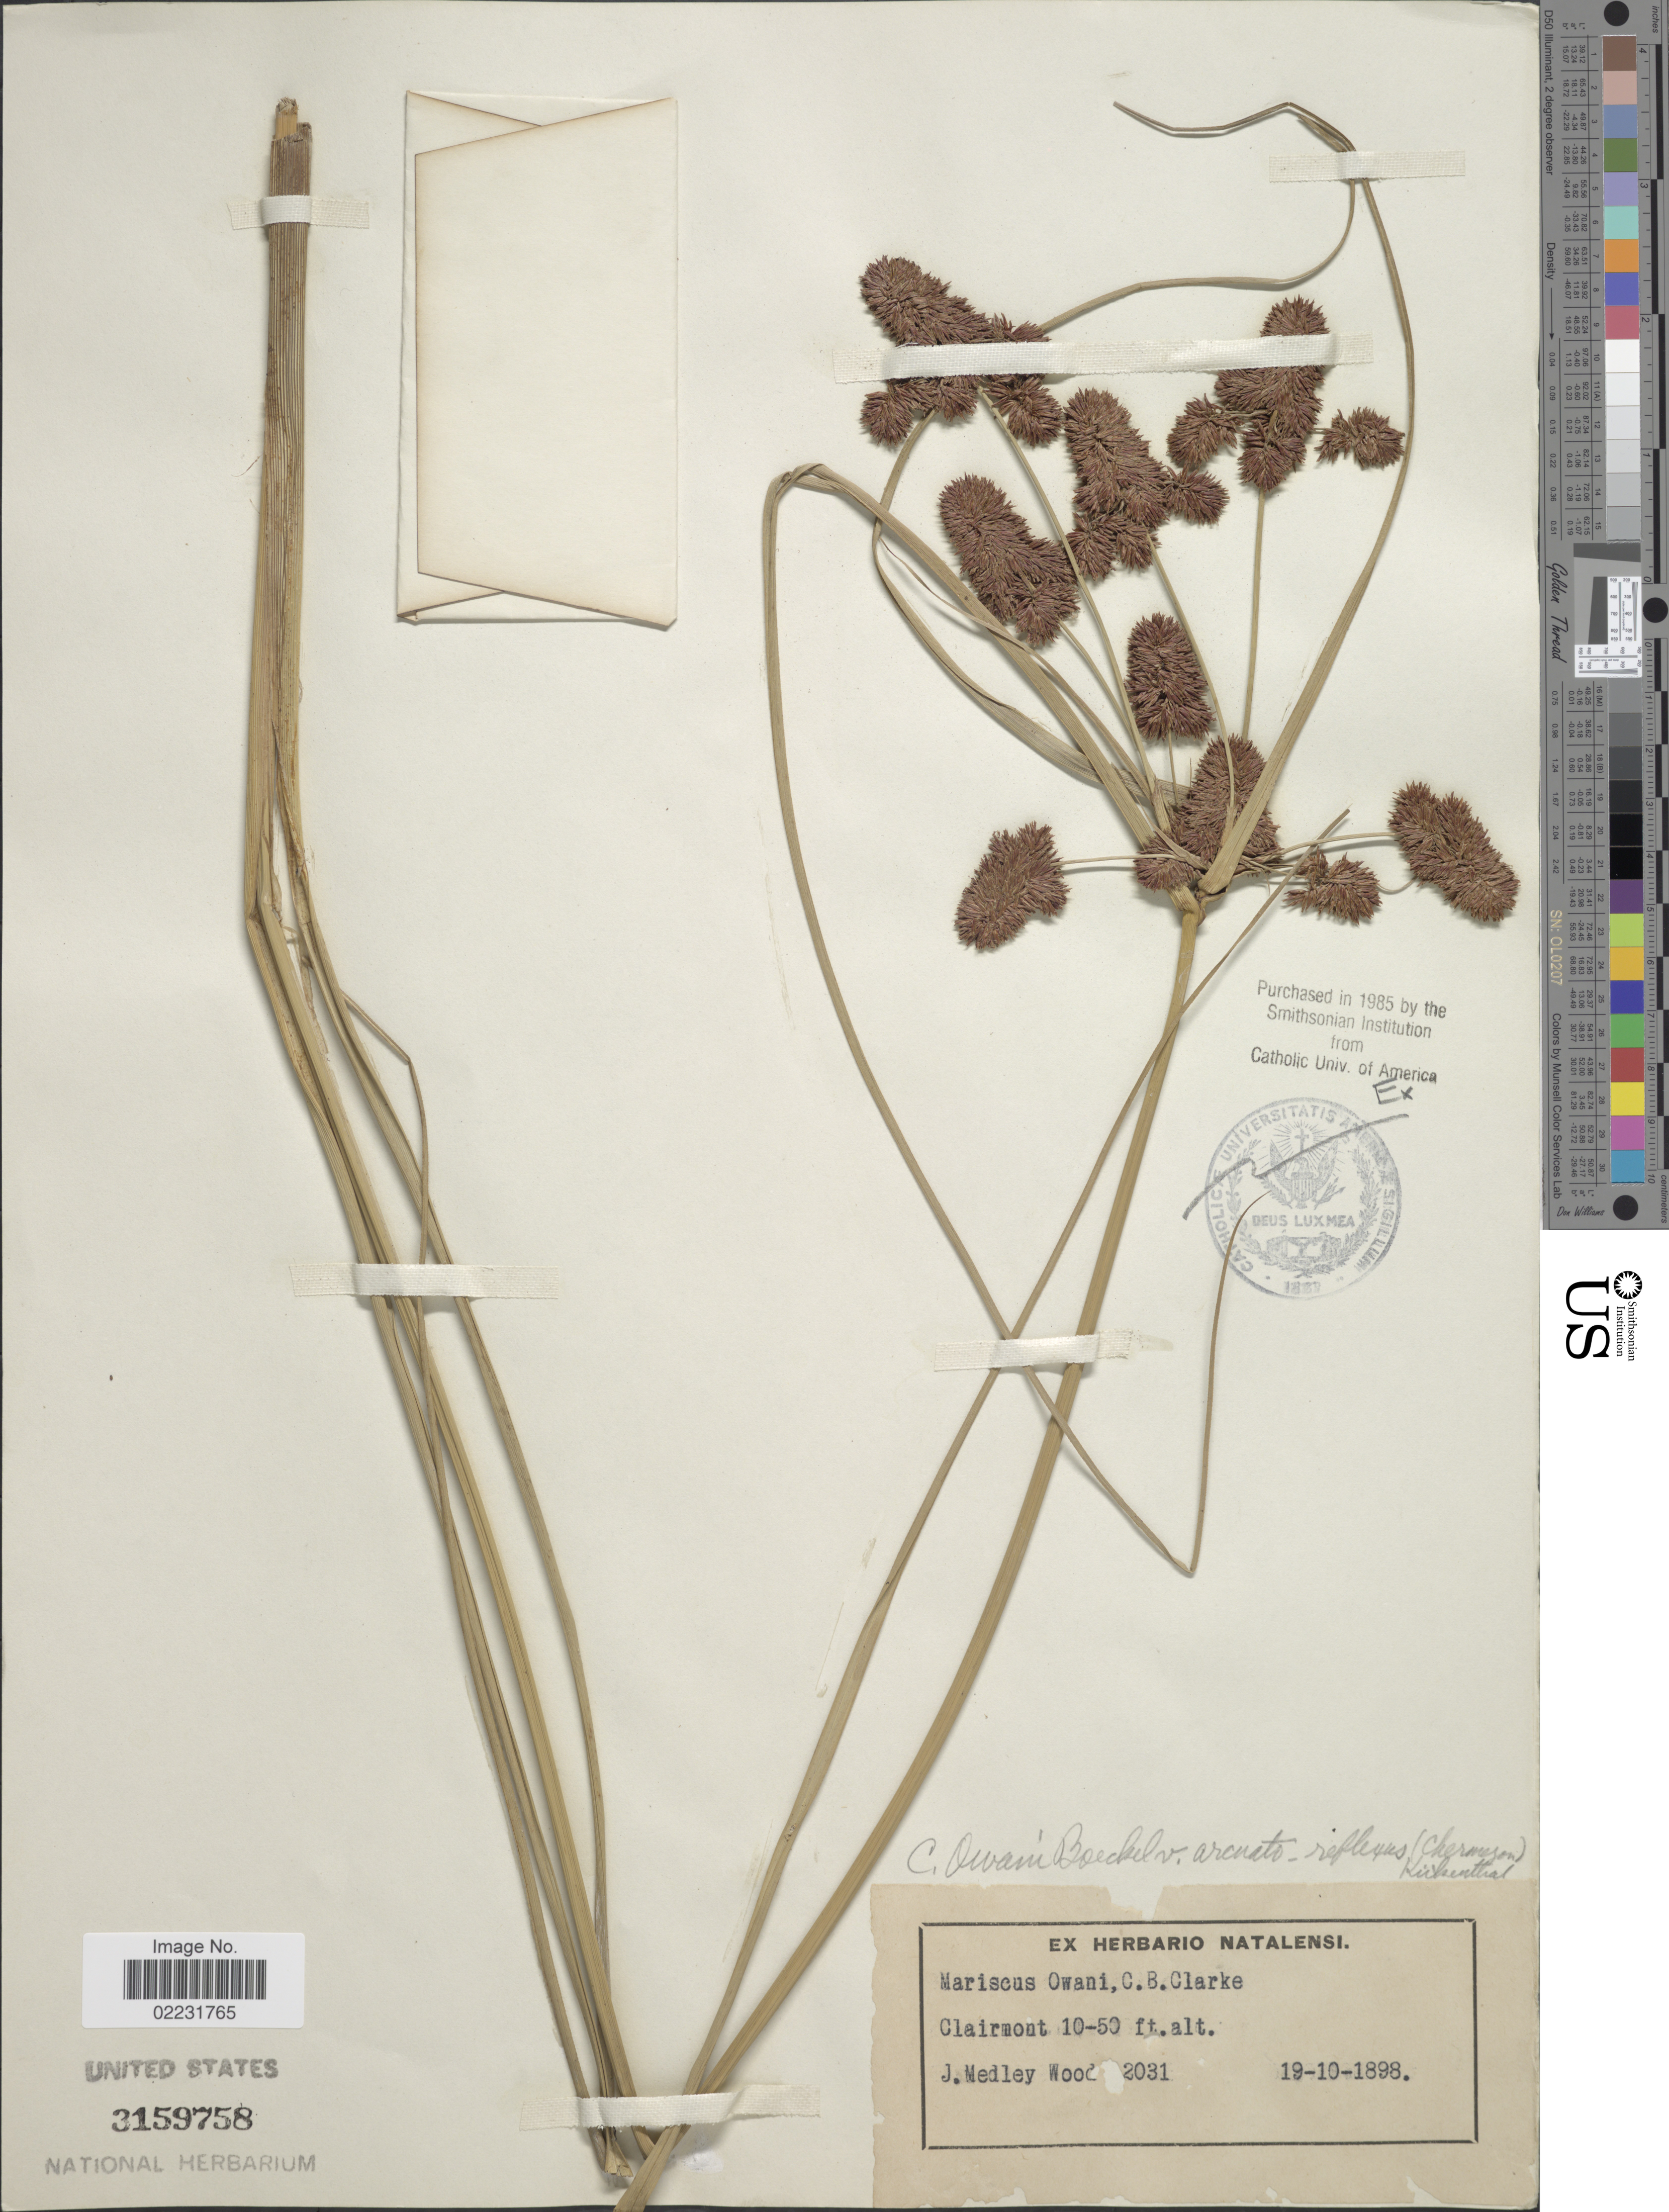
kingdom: Plantae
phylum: Tracheophyta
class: Liliopsida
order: Poales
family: Cyperaceae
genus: Cyperus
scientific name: Cyperus owanii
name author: Boeckeler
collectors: J. Medley Wood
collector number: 2031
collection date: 1898-10-19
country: South Africa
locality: Clairmont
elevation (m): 3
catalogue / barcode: US 3159758